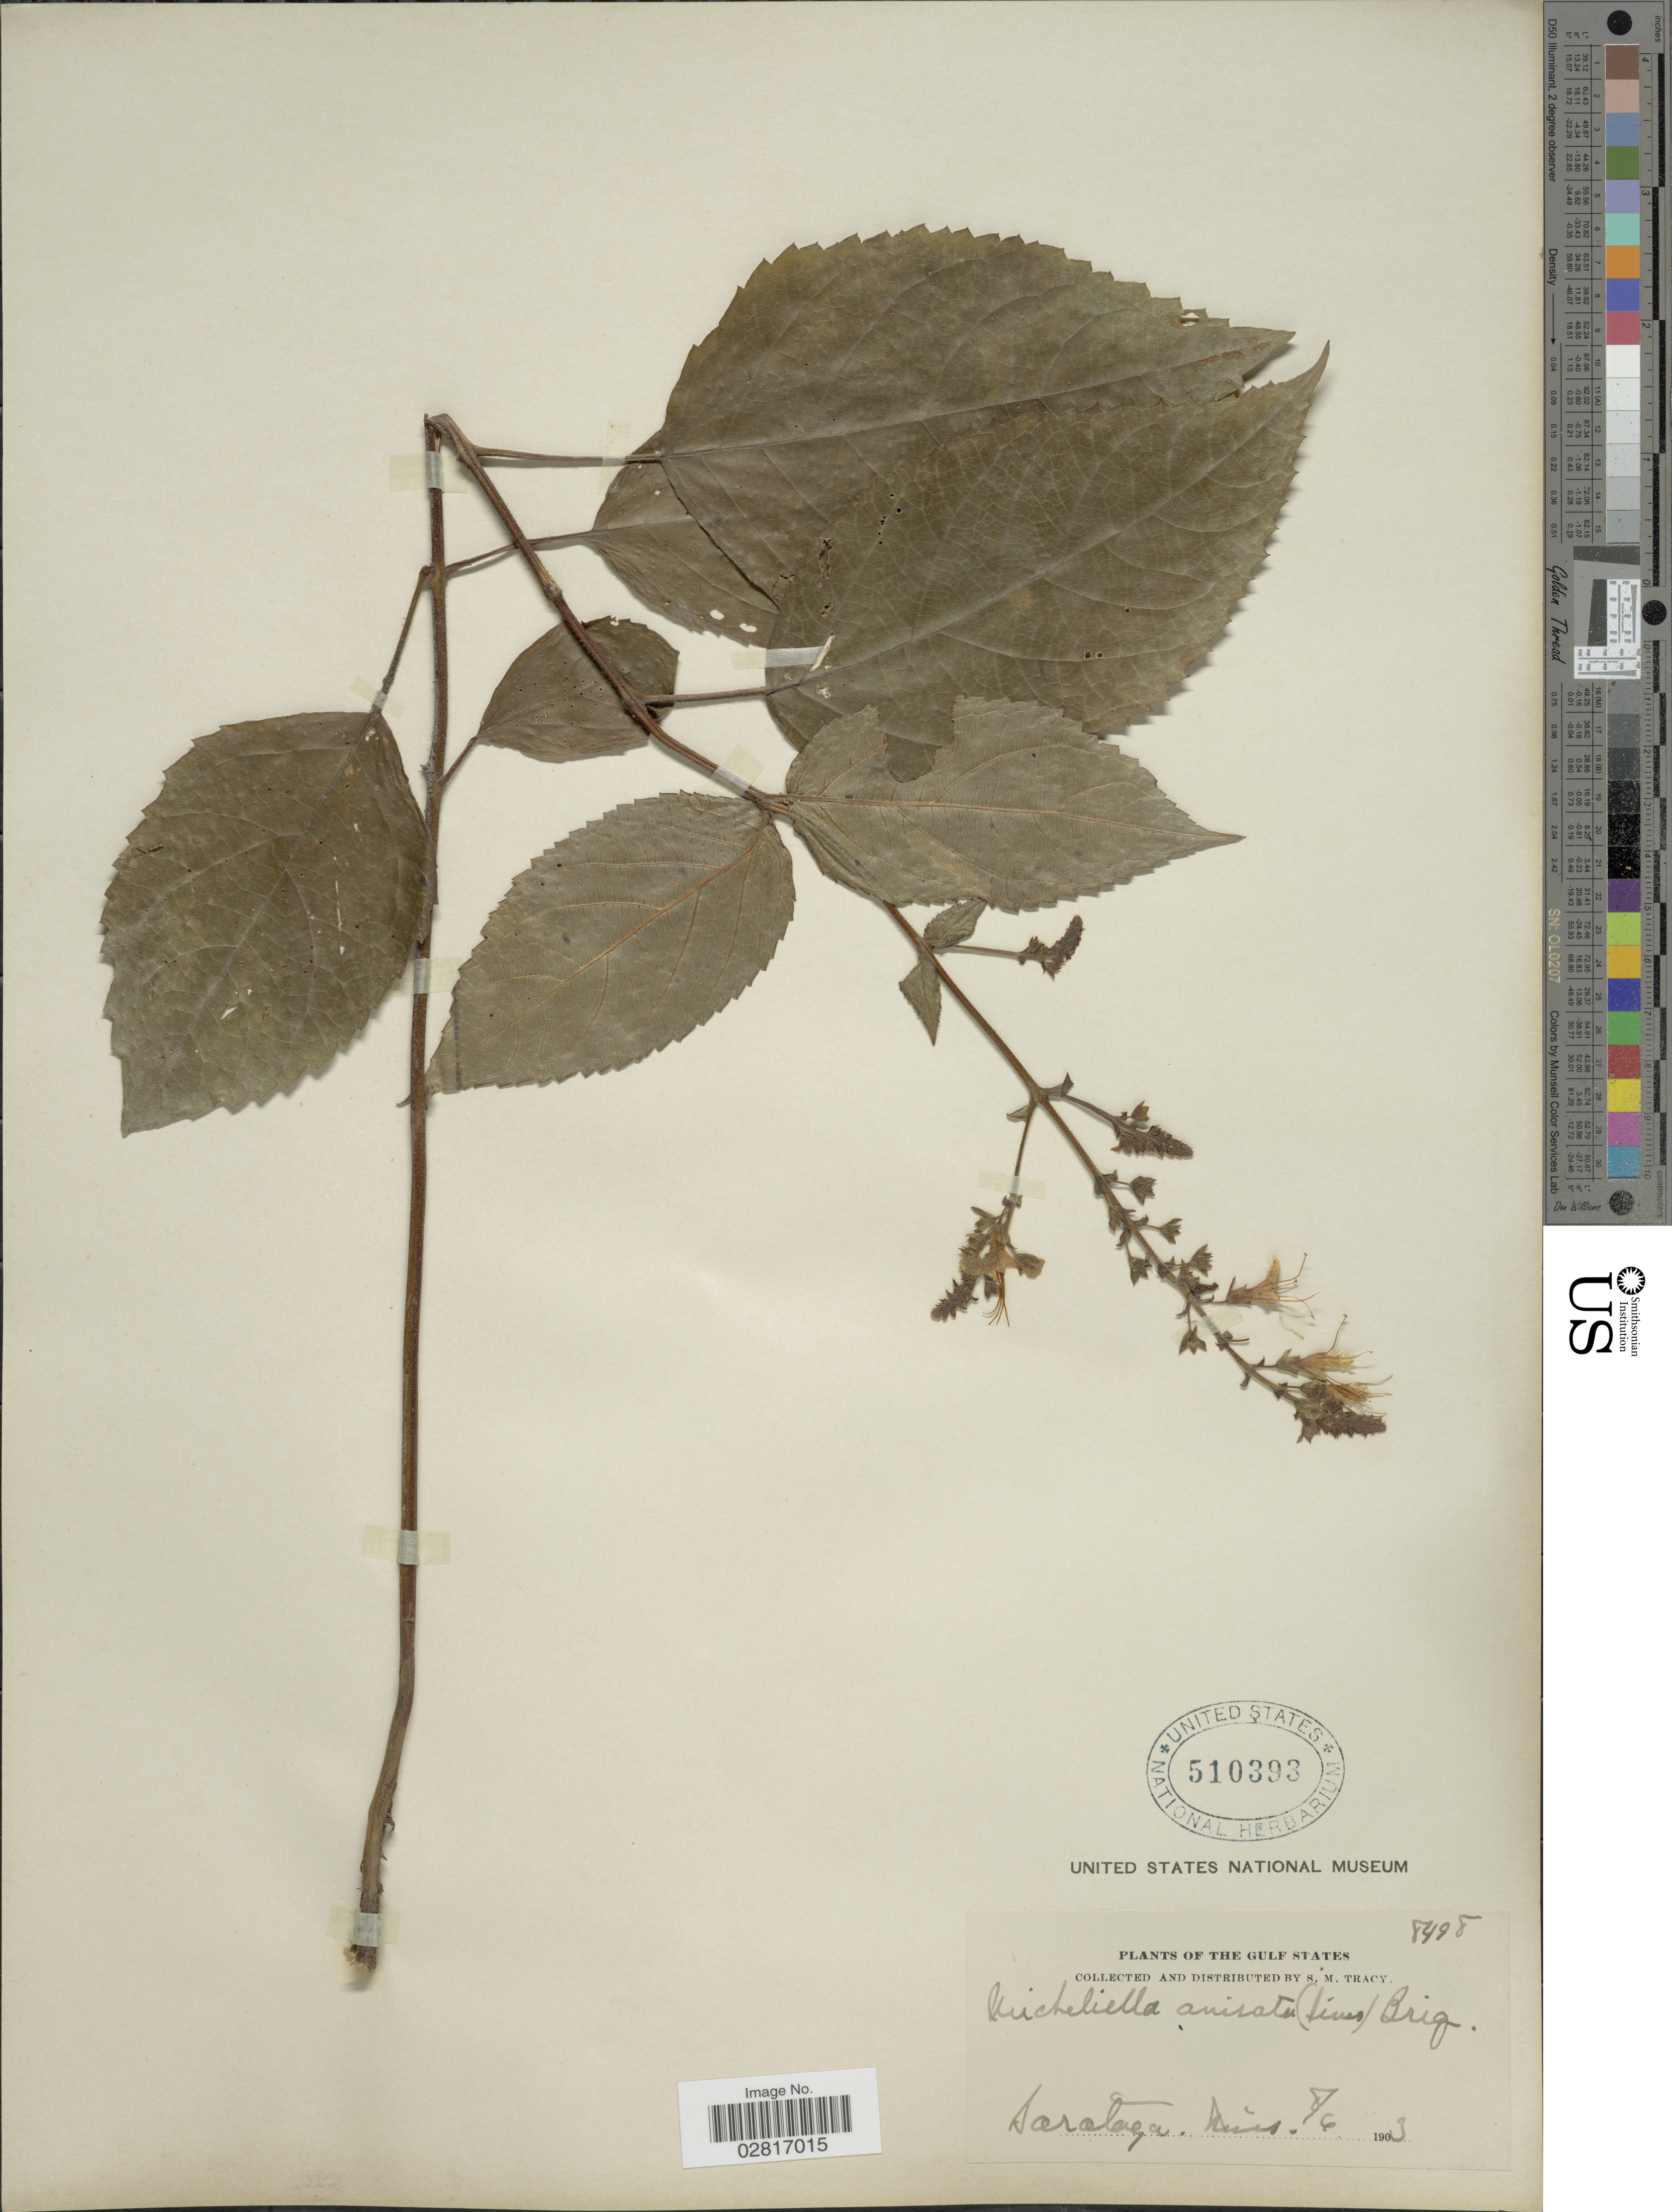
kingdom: Plantae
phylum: Tracheophyta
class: Magnoliopsida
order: Lamiales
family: Lamiaceae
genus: Collinsonia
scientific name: Collinsonia anisata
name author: Sims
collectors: S. M. Tracy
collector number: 8498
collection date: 1903-08-06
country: United States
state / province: Minnesota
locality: The Gulf States, Saratoga, Minn.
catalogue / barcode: US 510393